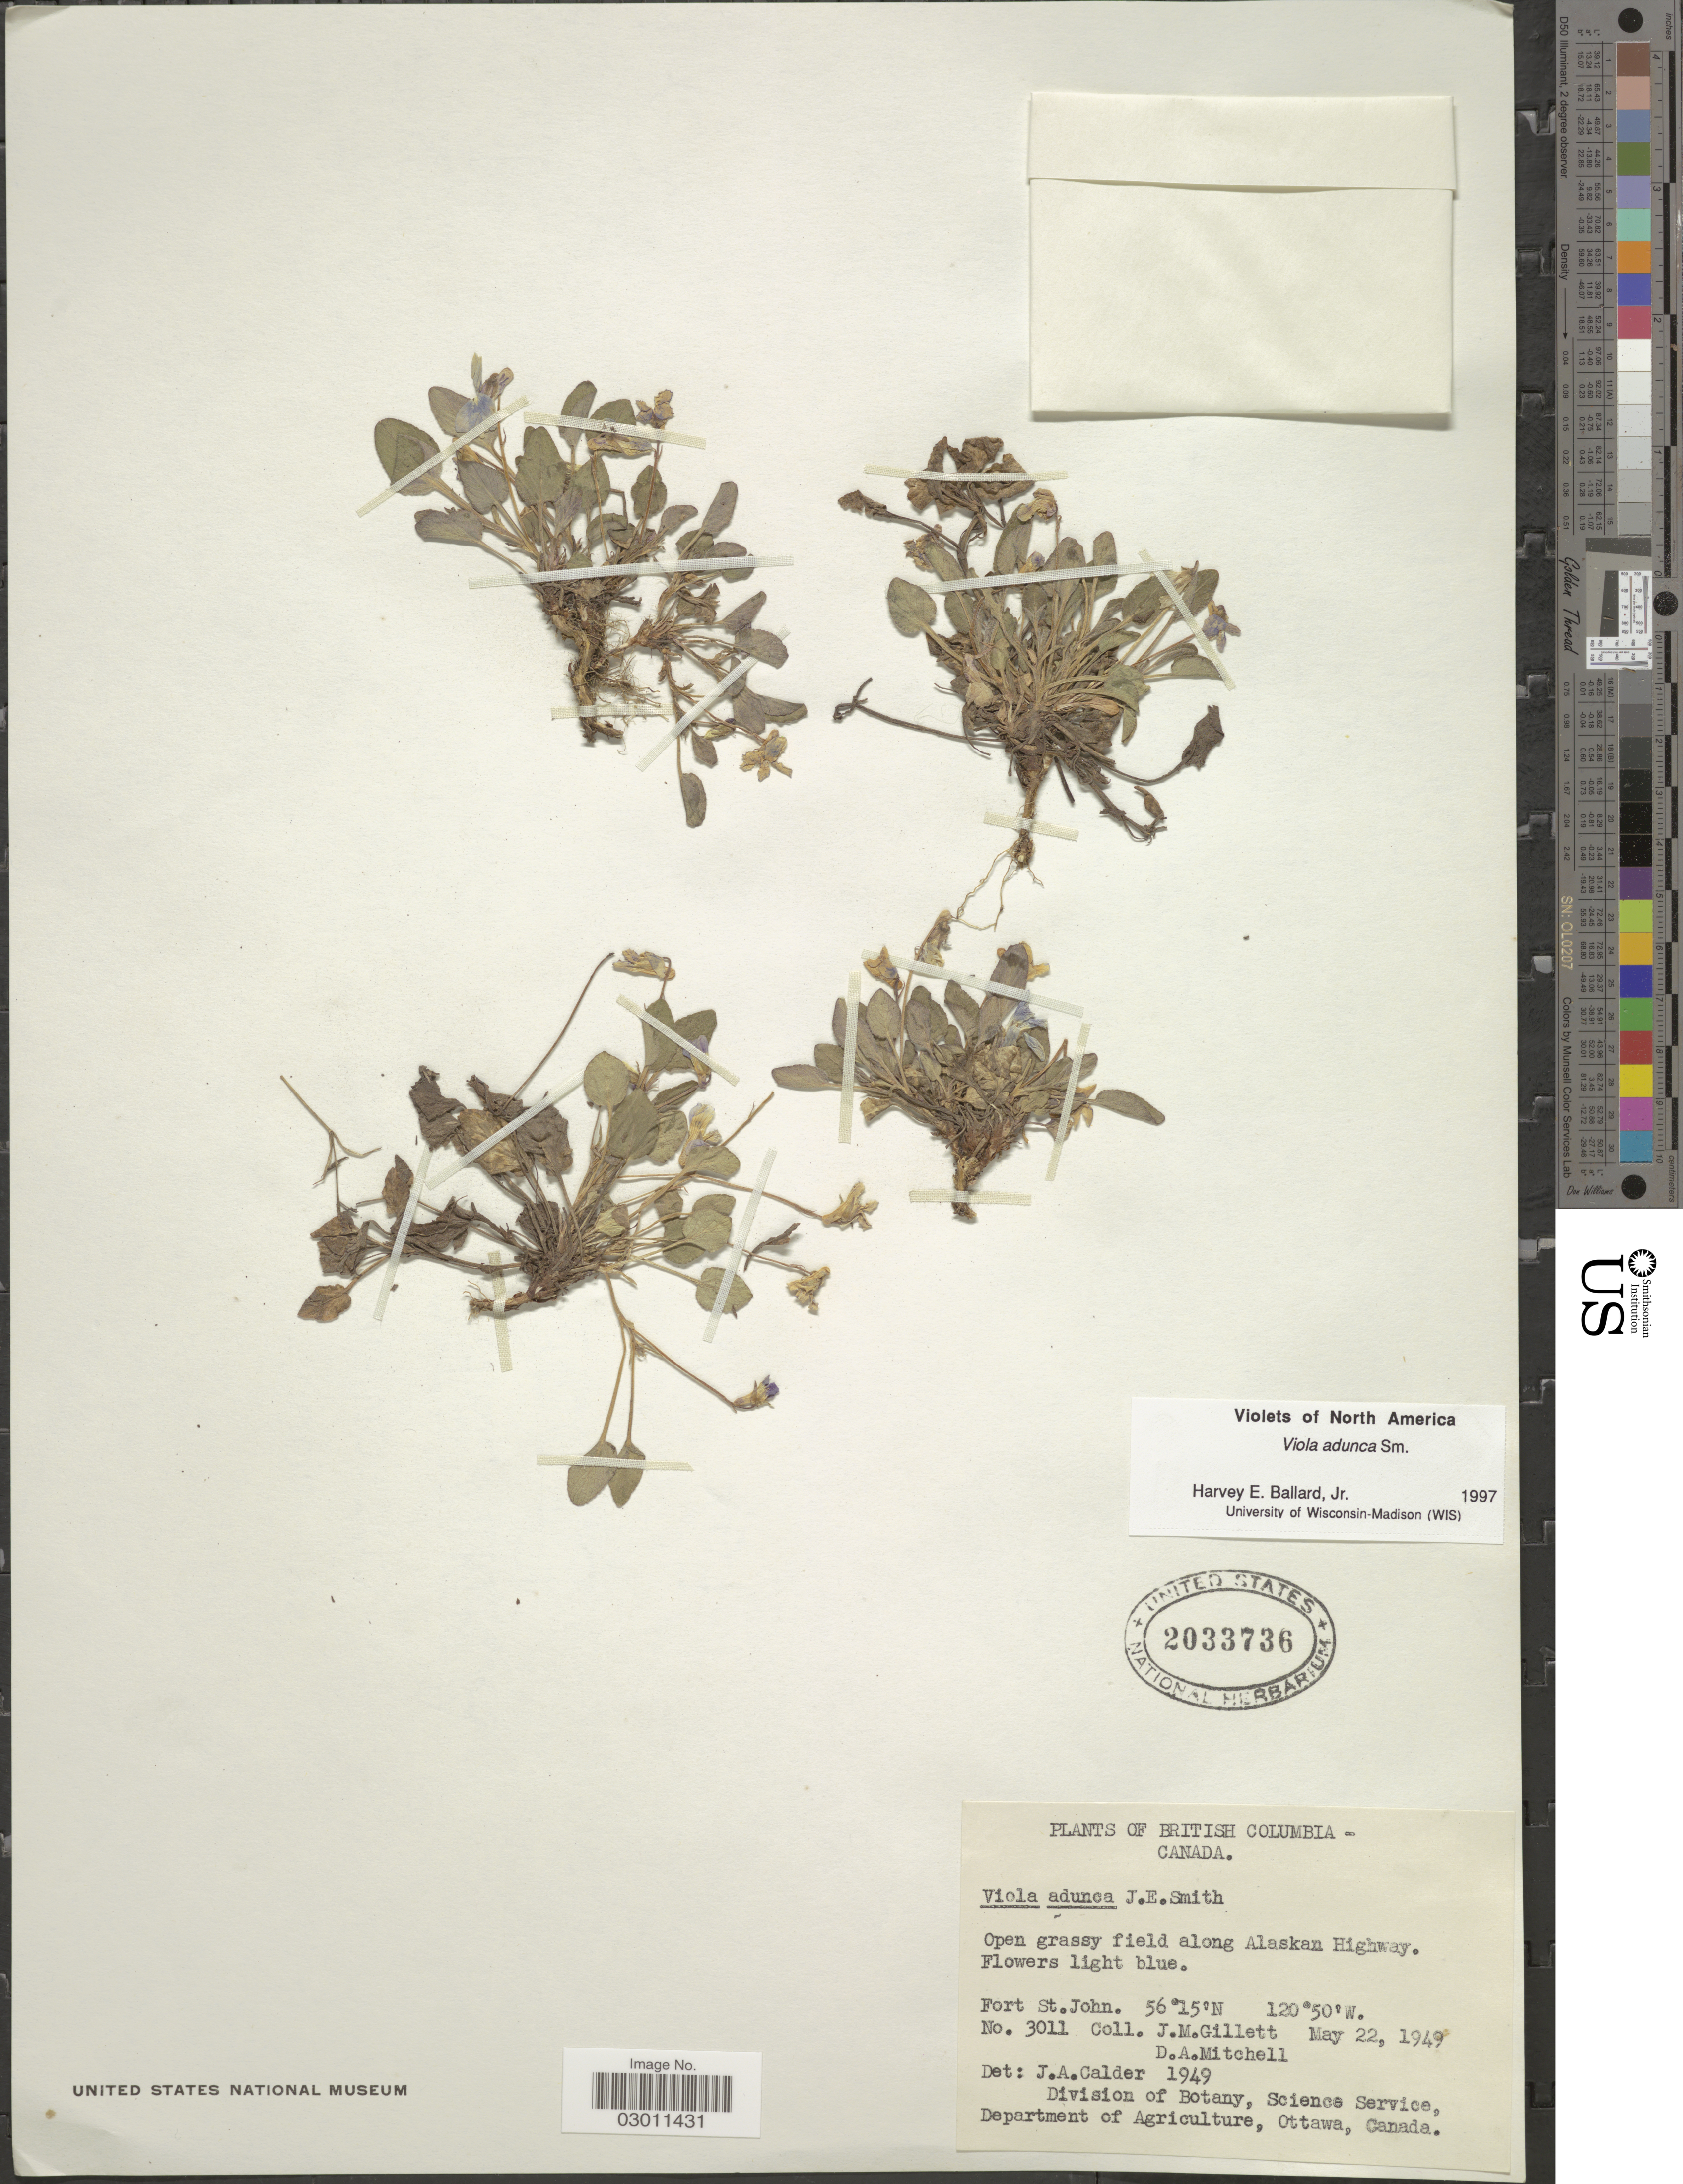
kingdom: Plantae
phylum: Tracheophyta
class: Magnoliopsida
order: Malpighiales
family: Violaceae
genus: Viola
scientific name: Viola adunca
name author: Sm.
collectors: J. M. Gillett & D. Mitchell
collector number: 3011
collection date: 1949-05-22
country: Canada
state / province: British Columbia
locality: Open grassy field along Alaskan Highway, Fort St. John.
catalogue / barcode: US 2033736